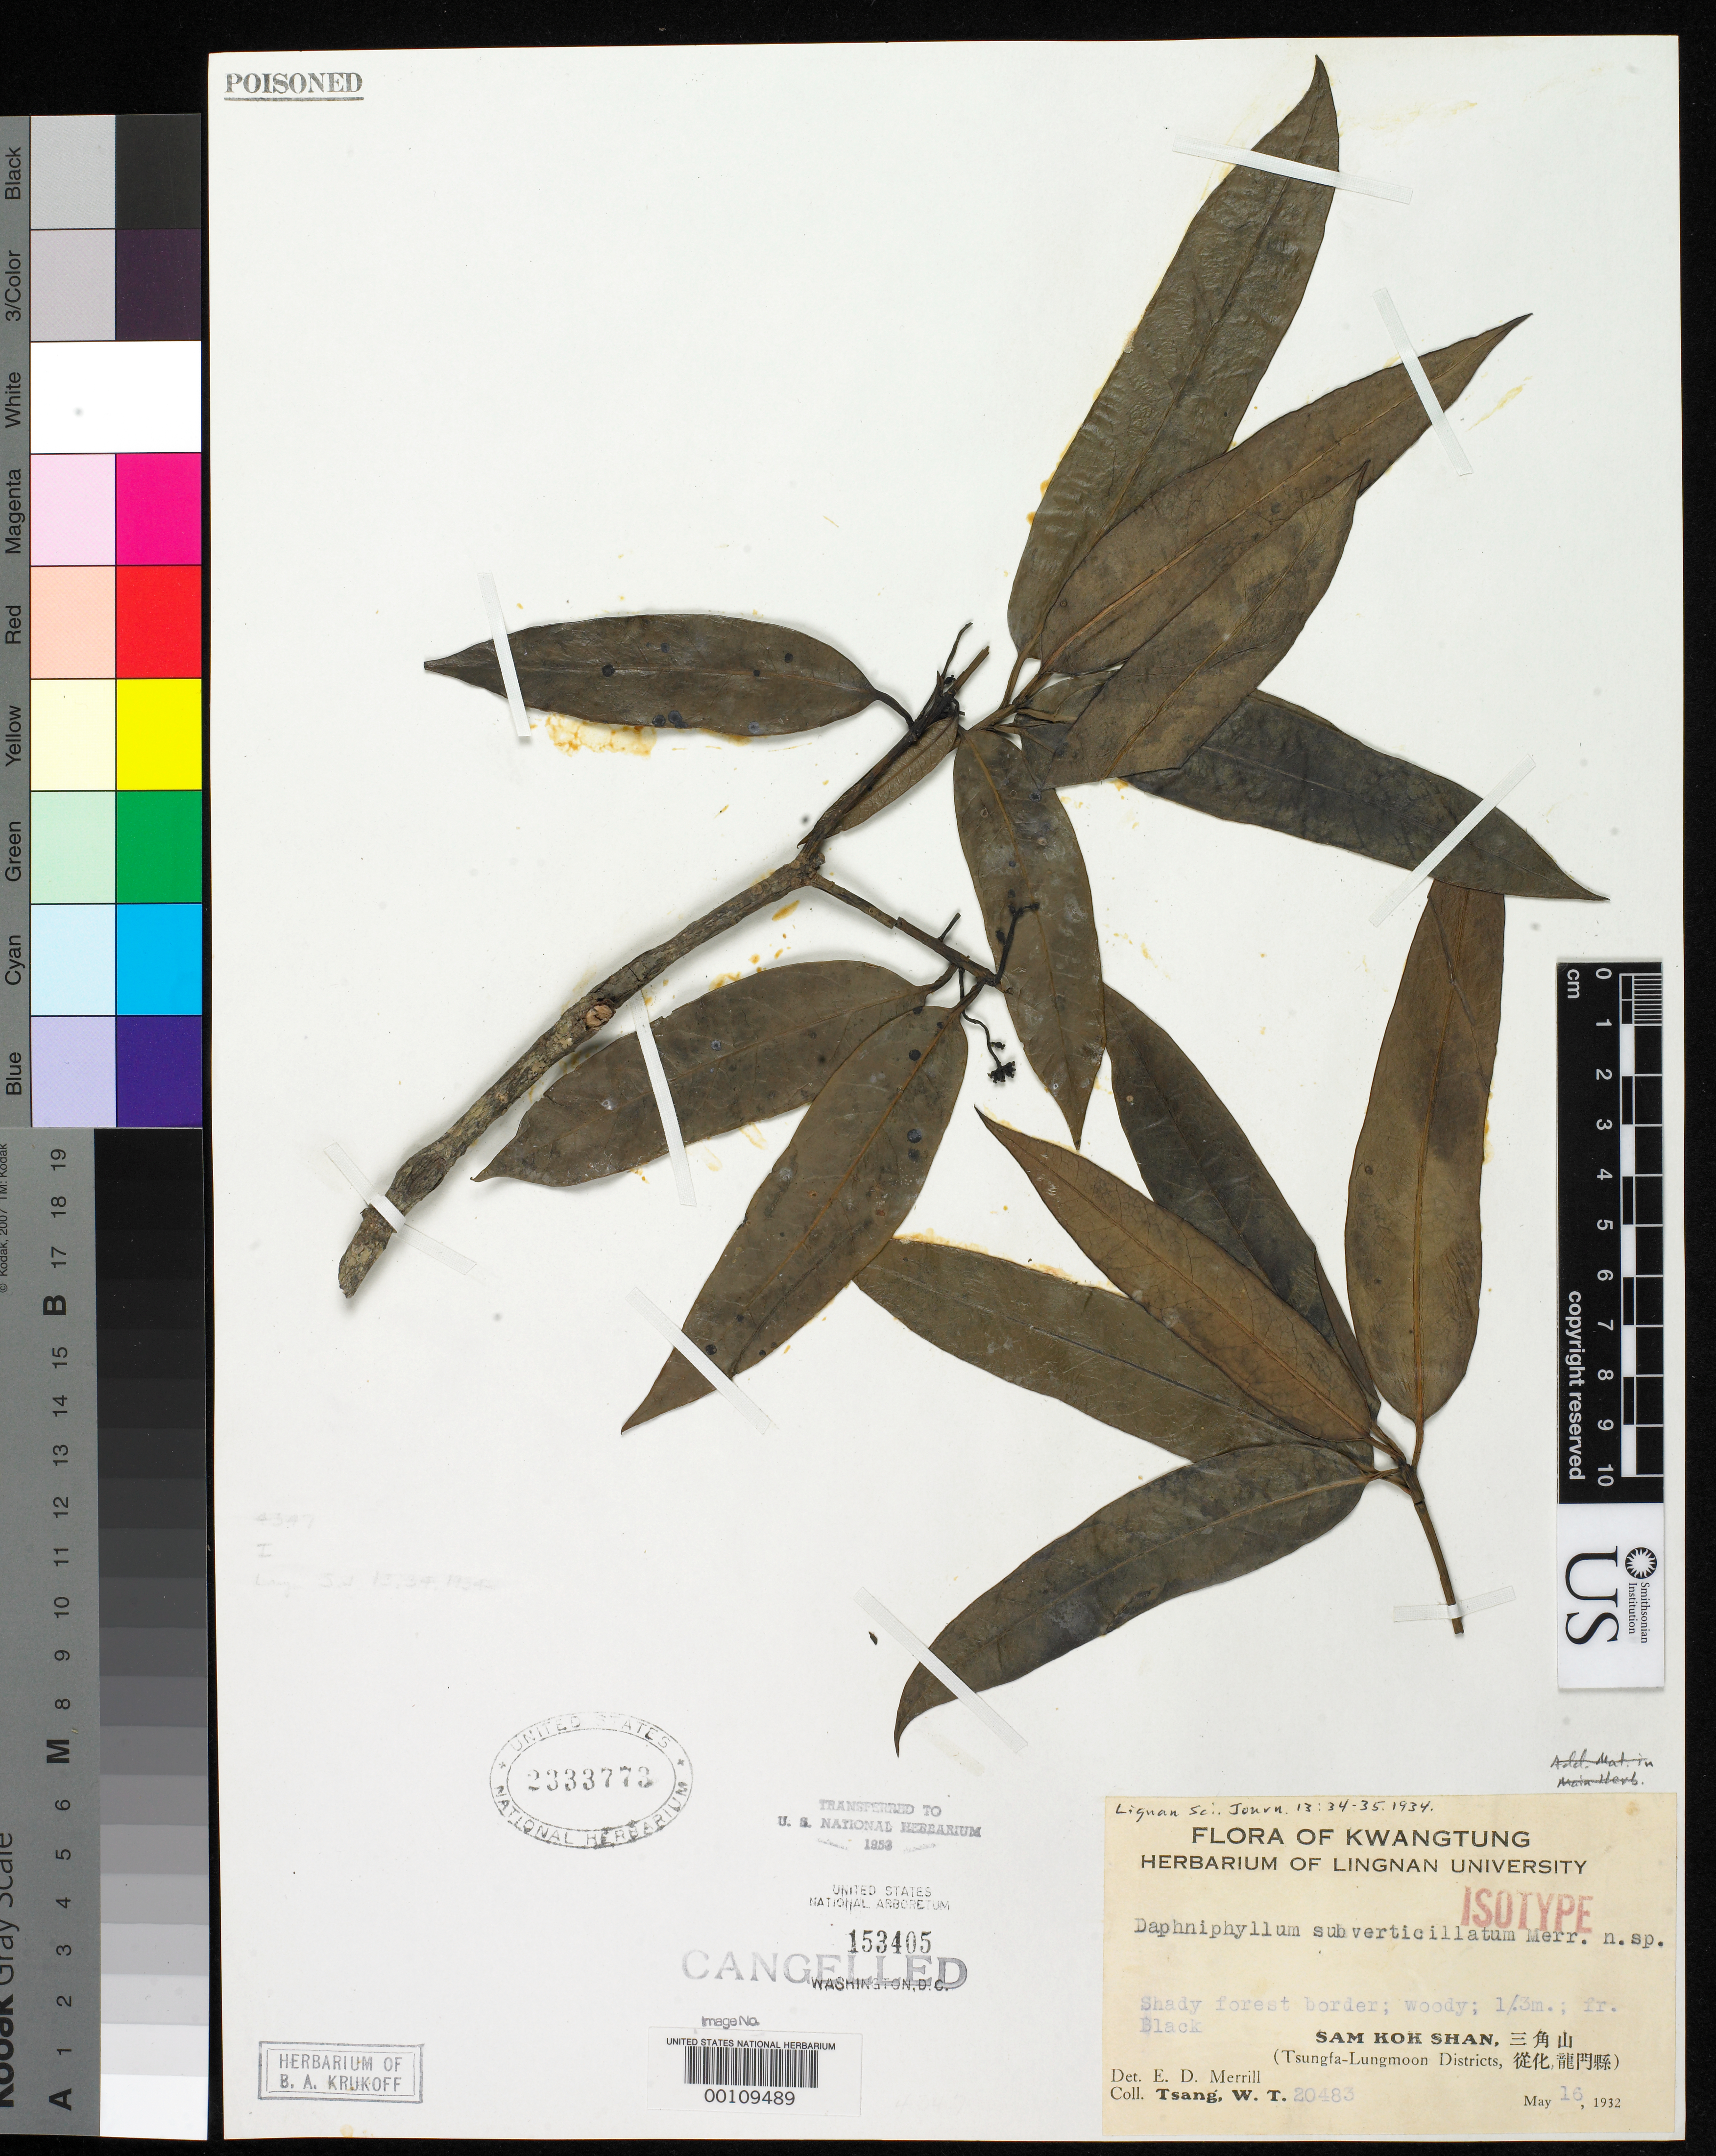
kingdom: Plantae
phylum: Tracheophyta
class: Magnoliopsida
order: Saxifragales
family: Daphniphyllaceae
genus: Daphniphyllum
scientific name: Daphniphyllum subverticillatum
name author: Merr.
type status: Isotype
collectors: W. T. Tsang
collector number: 20483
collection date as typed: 16 May 1932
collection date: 1932-05-16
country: China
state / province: Guangdong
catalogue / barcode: US 2333773